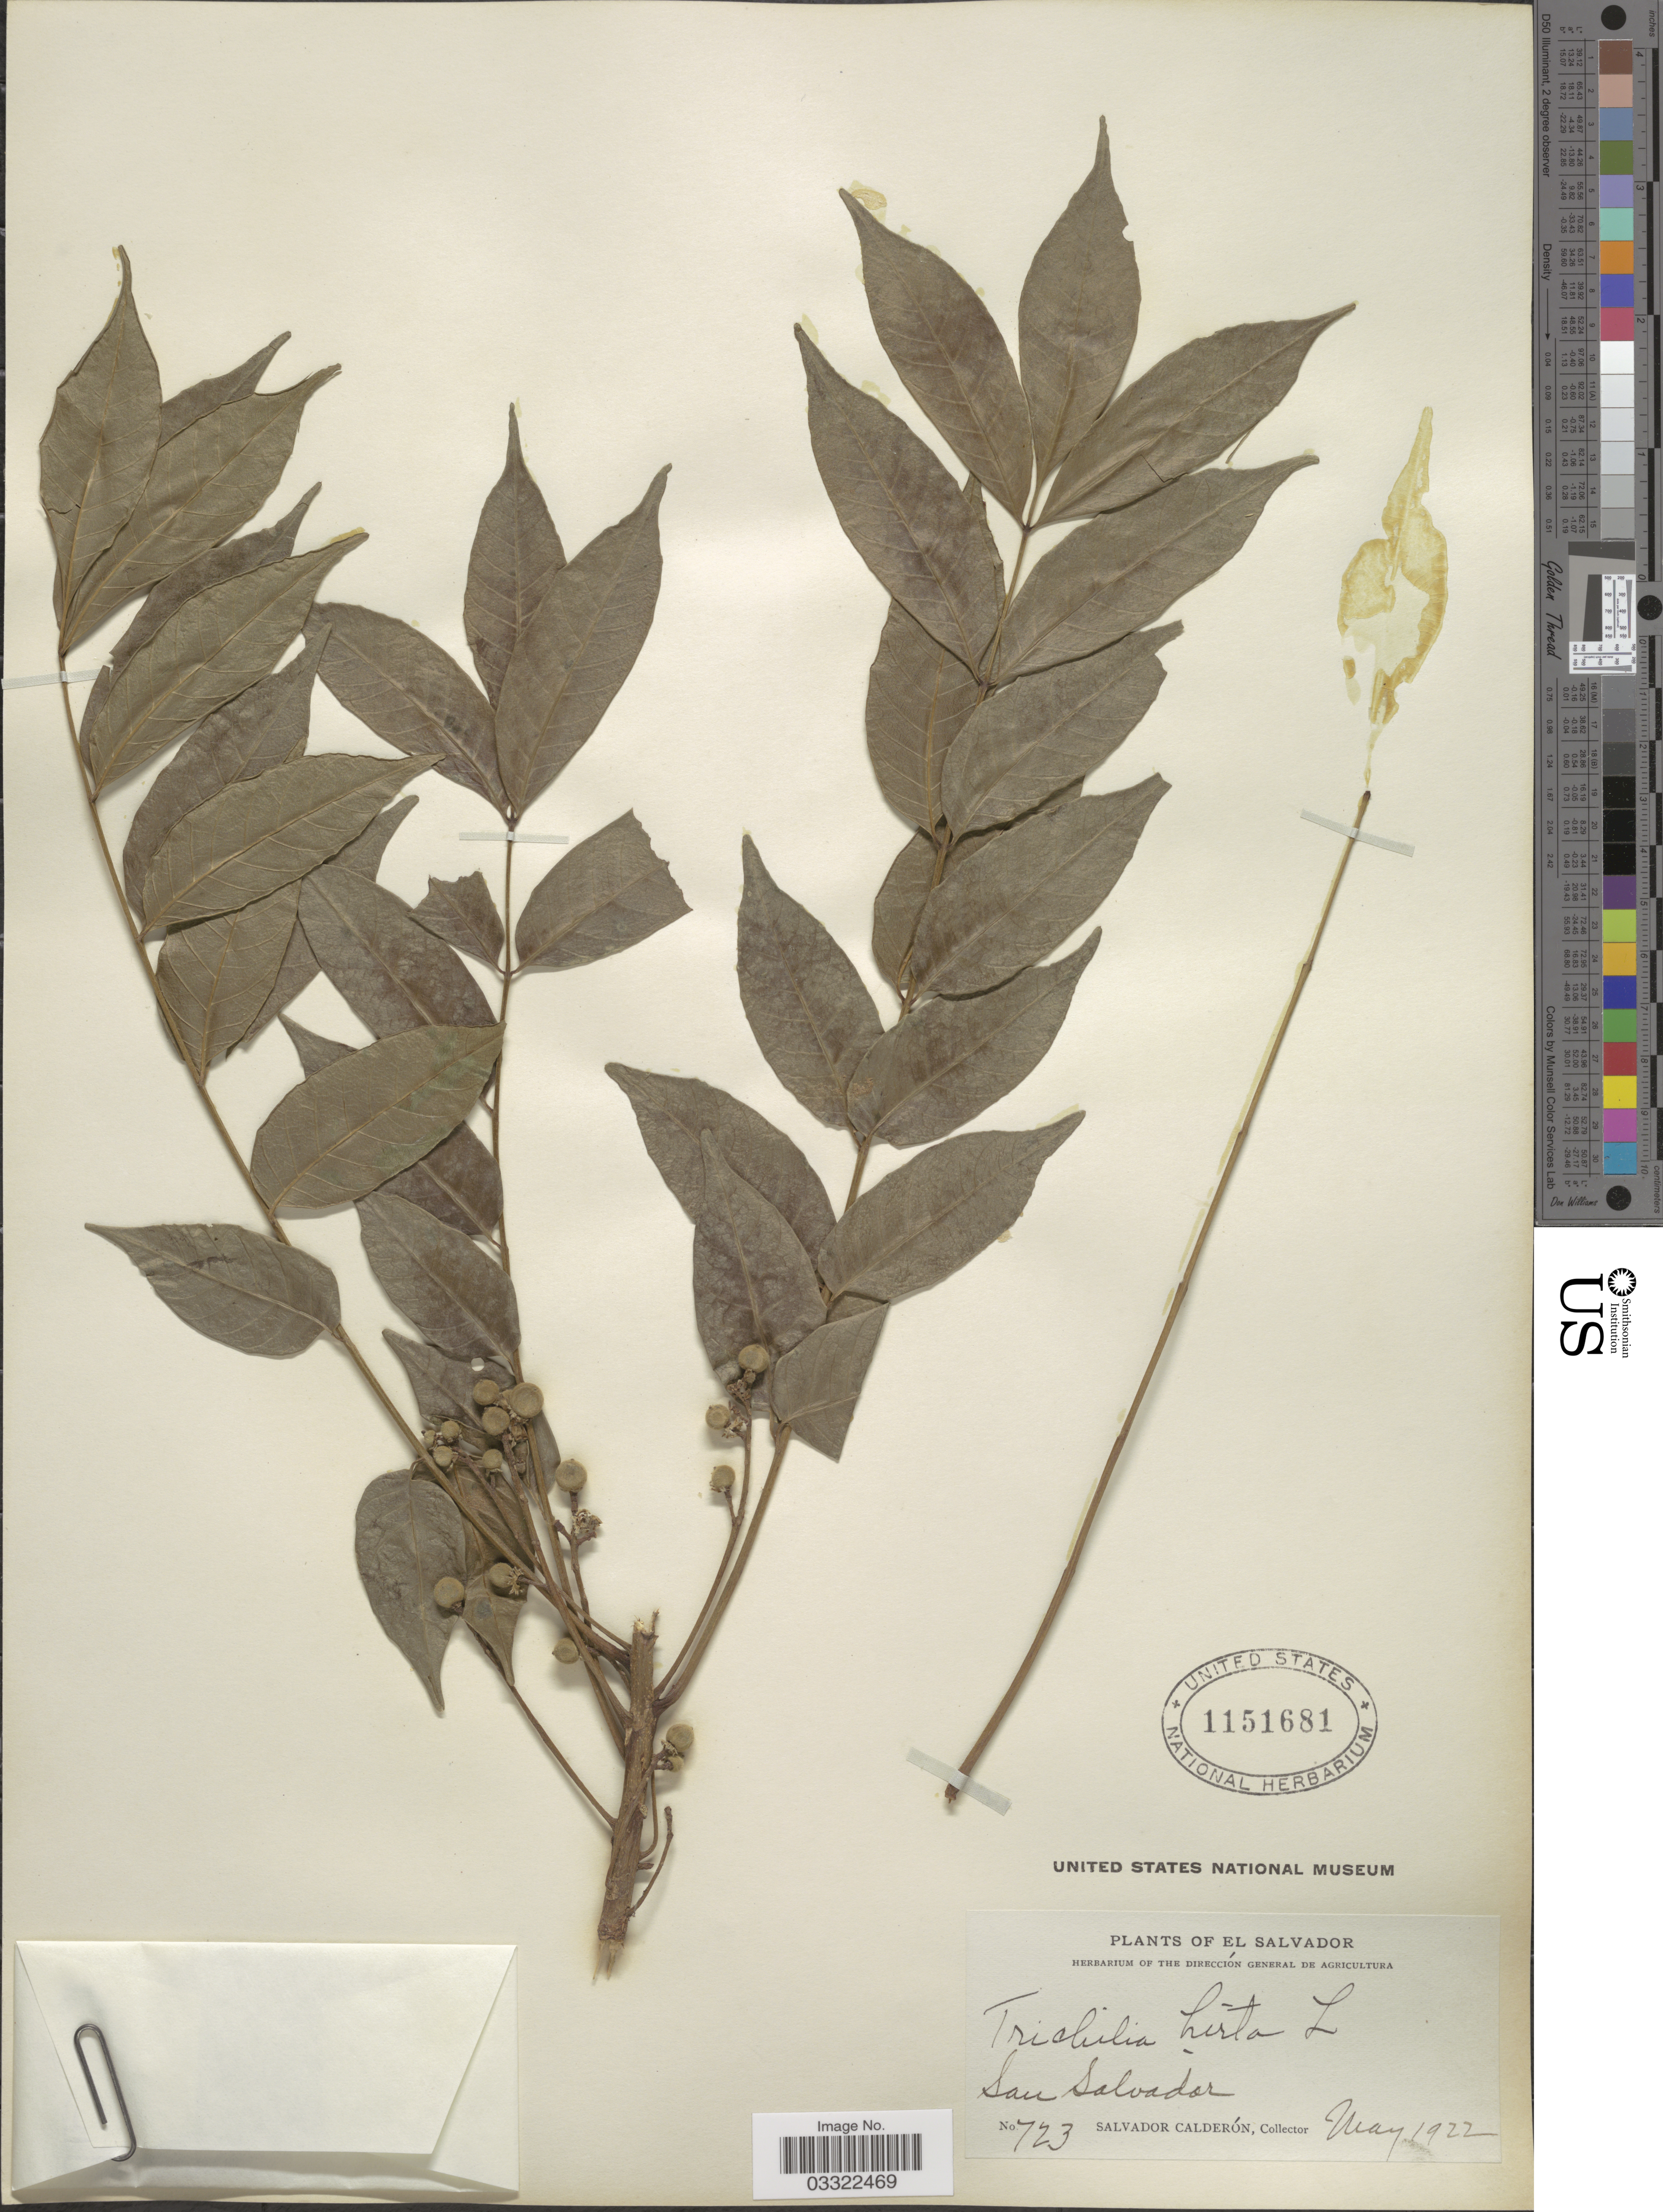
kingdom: Plantae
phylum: Tracheophyta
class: Magnoliopsida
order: Sapindales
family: Meliaceae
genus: Trichilia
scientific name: Trichilia hirta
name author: L.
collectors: S. Calderón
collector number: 723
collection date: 1922-05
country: El Salvador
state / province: San Salvador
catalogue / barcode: US 1151681